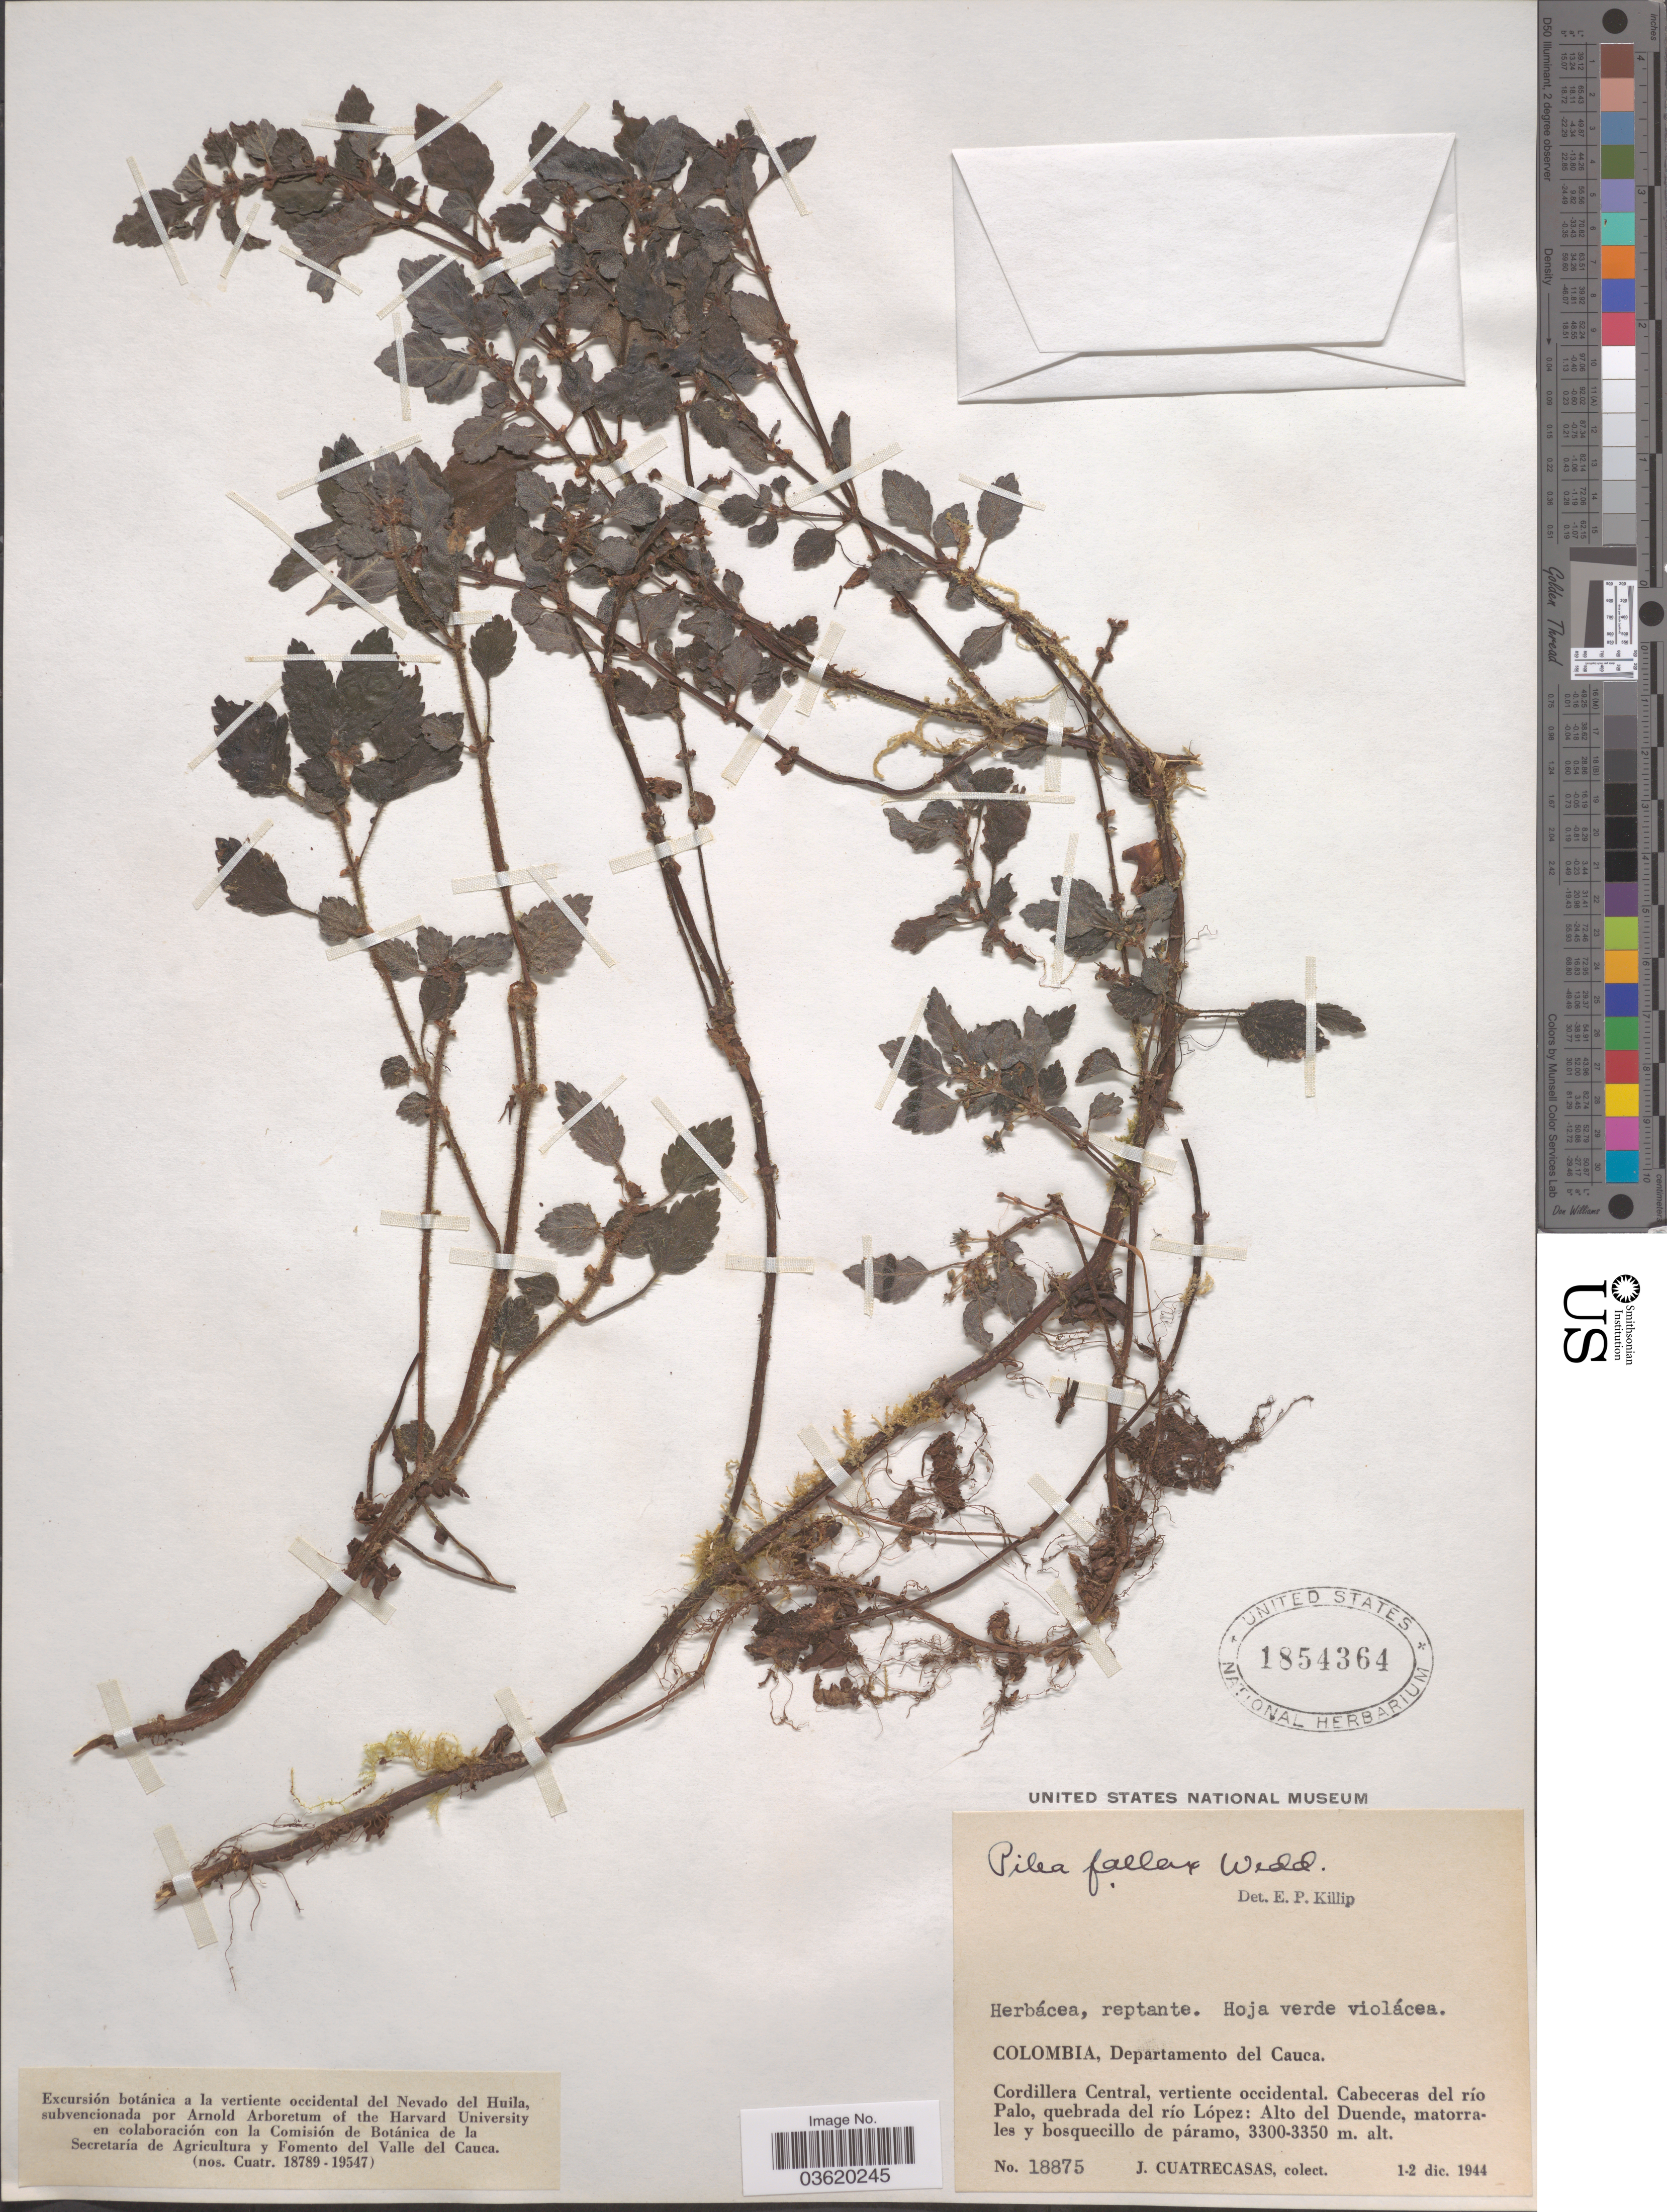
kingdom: Plantae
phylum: Tracheophyta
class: Magnoliopsida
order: Rosales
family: Urticaceae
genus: Pilea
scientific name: Pilea fallax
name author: Wedd.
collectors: J. Cuatrecasas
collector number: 18875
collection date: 1944-12-01/1944-12-02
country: Colombia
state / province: Cauca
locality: Departamento del Cauca. Cordillera Central, vertiente occidental. Cabeceras del río Palo, quebrada del río López: Alto del Duende, matorrales y bosquecillo de páramo.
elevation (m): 3300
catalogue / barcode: US 1854364